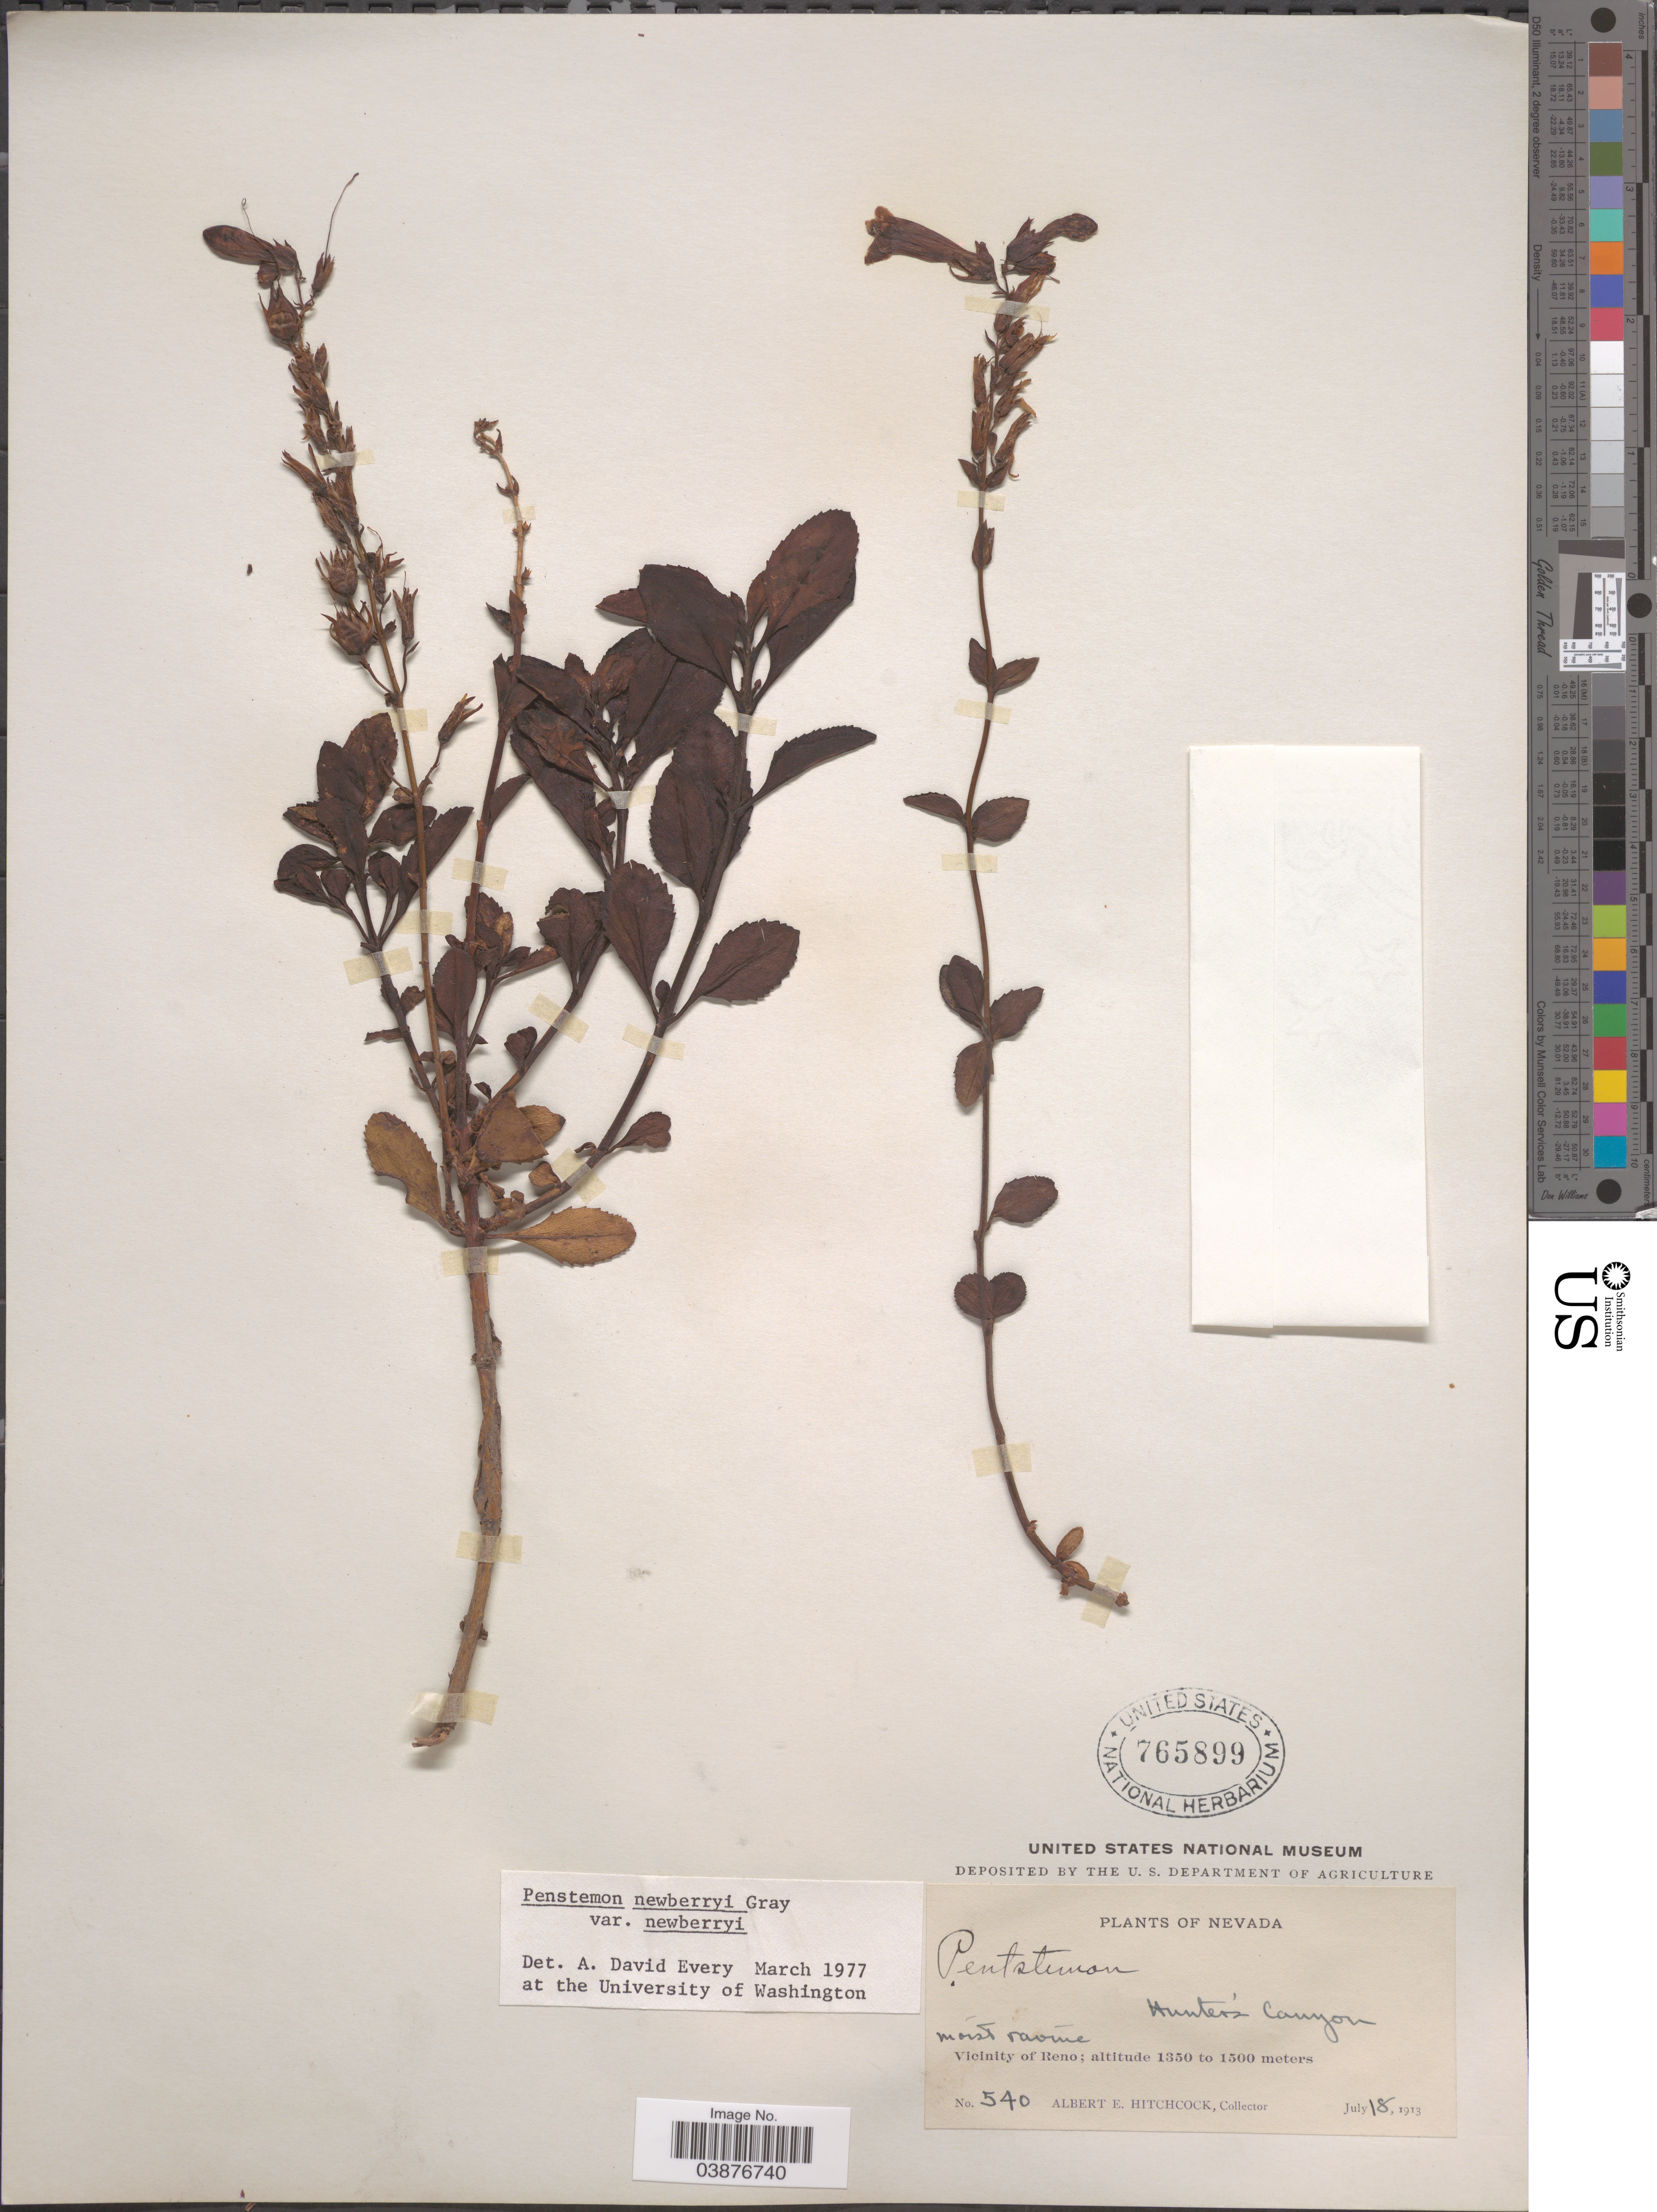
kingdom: Plantae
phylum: Tracheophyta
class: Magnoliopsida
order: Lamiales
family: Plantaginaceae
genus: Penstemon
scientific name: Penstemon newberryi var. newberryi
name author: A. Gray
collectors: A. Hitchcock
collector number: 540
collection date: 1913-07-18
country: United States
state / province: Nevada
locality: Hunter's Canyon. Vicinity of Reno.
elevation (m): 1350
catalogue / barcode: US 765899